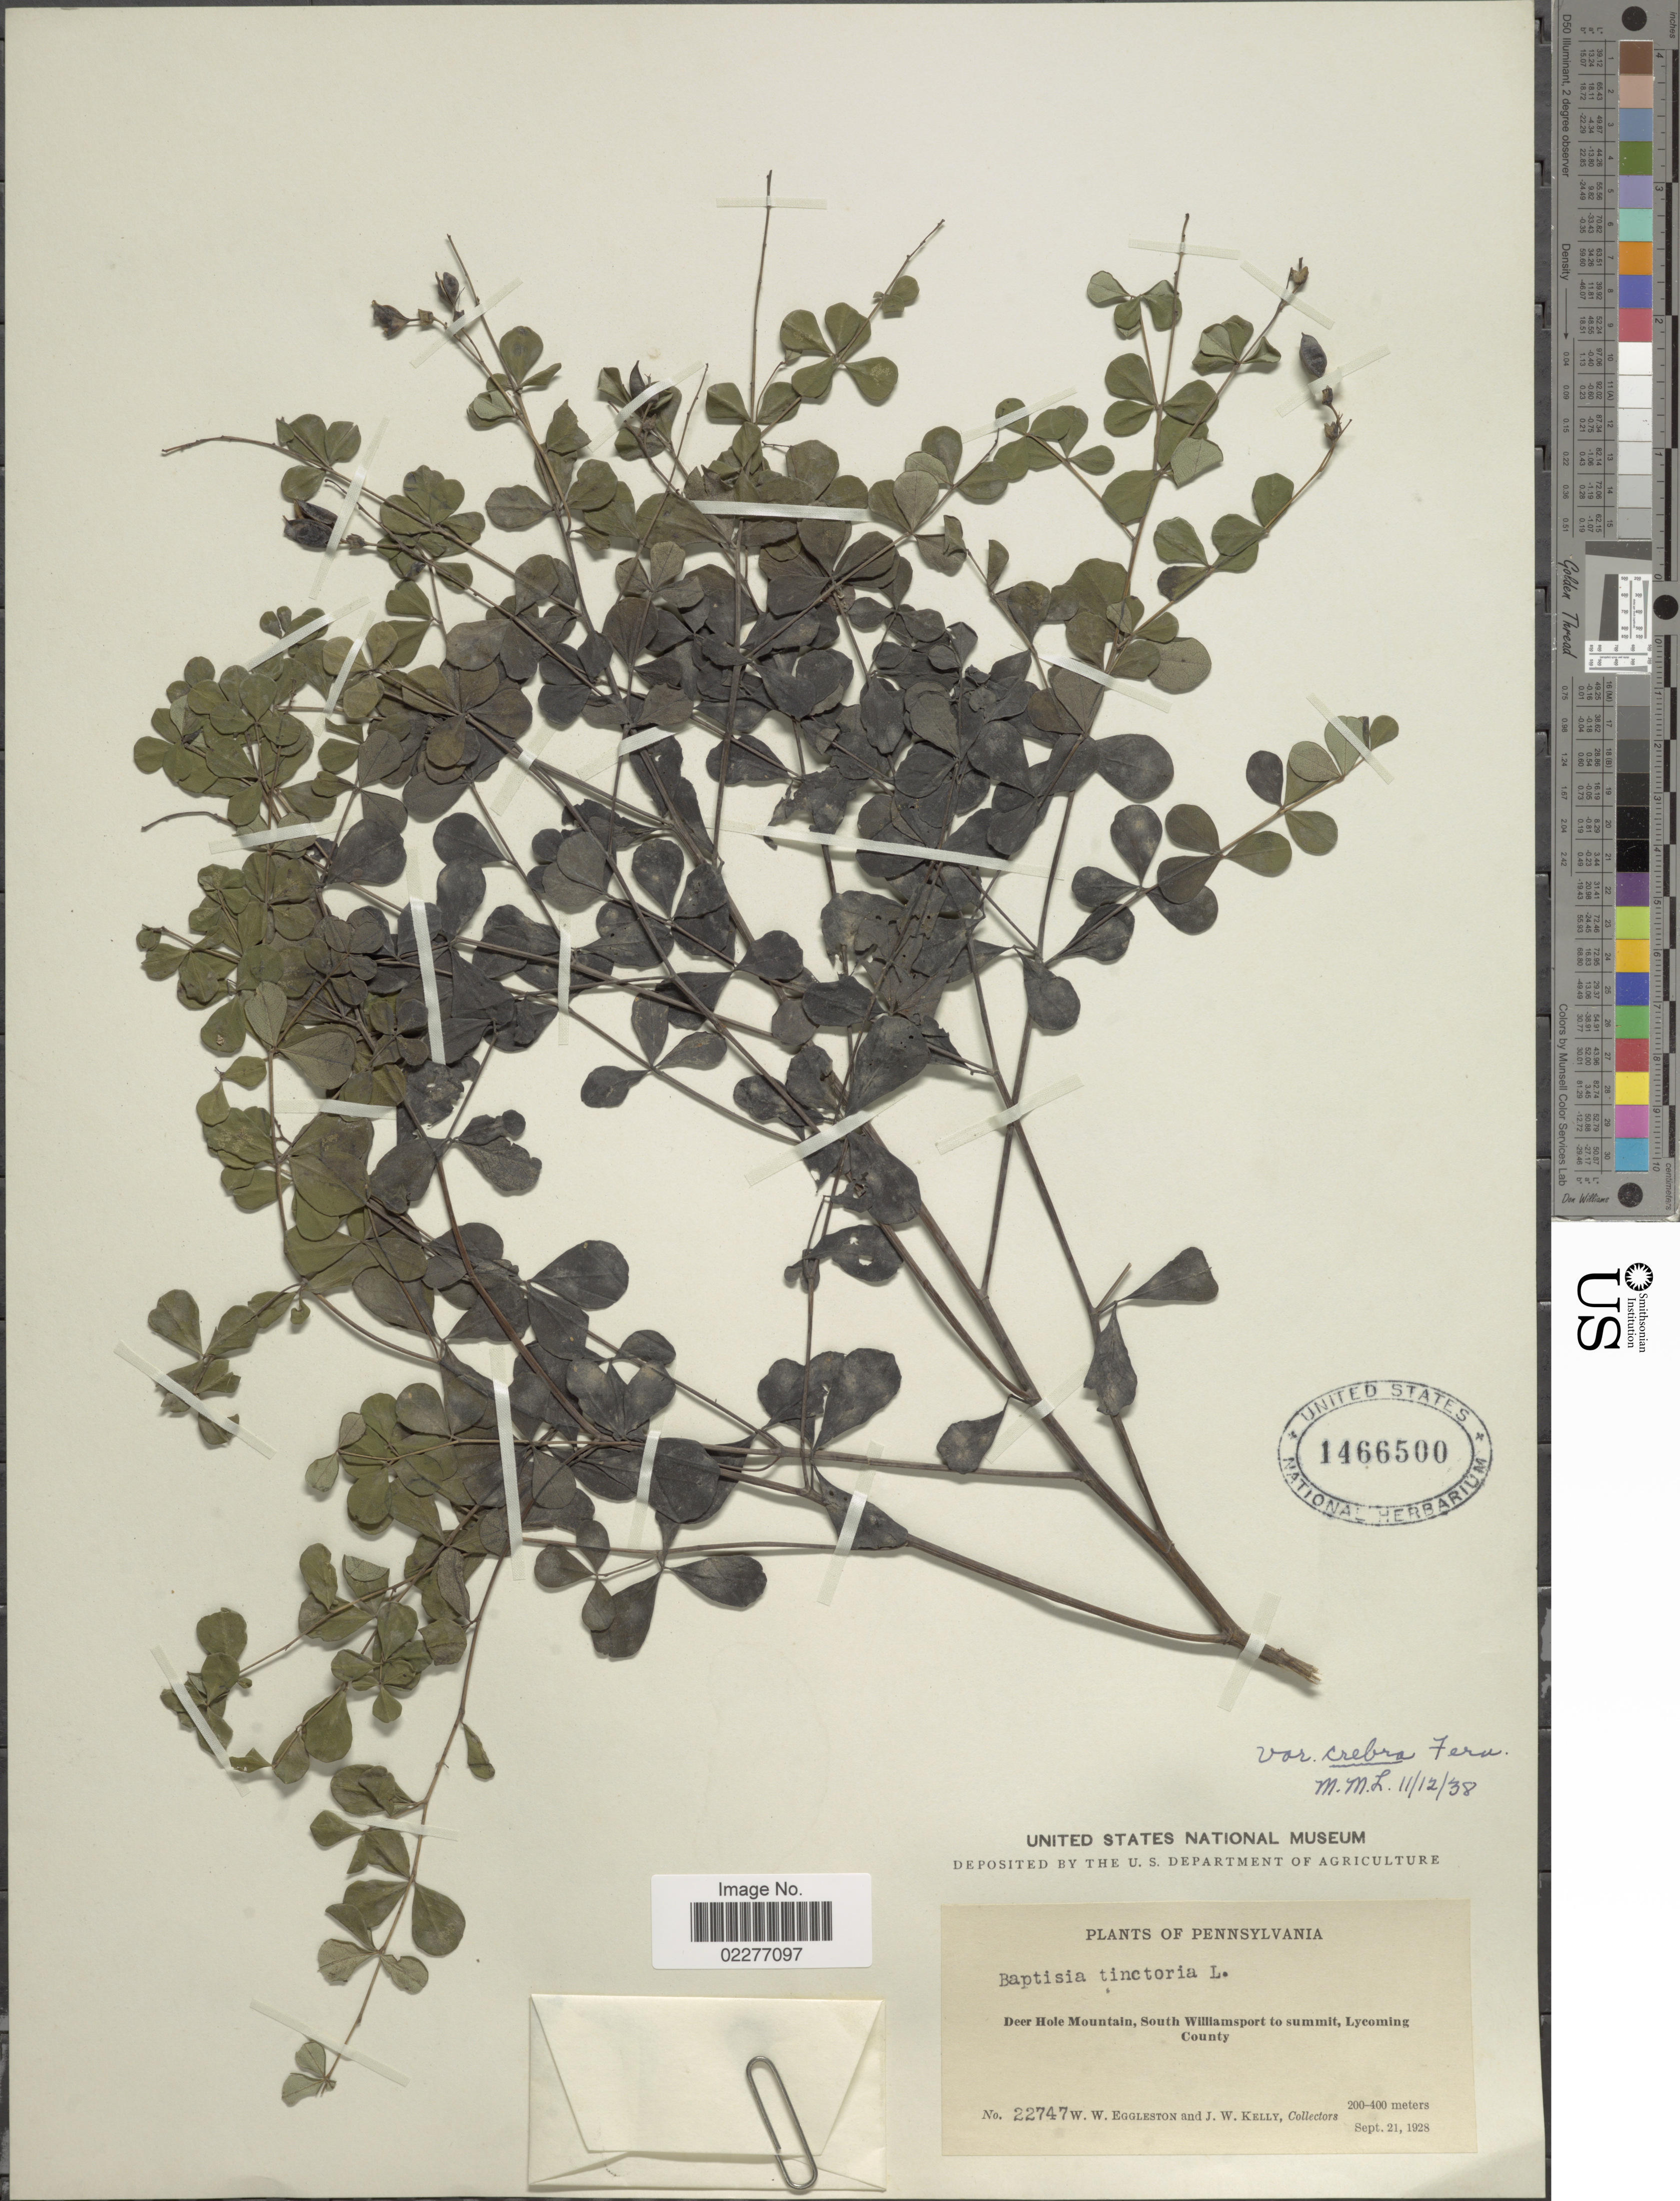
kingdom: Plantae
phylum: Tracheophyta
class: Magnoliopsida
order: Fabales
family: Fabaceae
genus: Baptisia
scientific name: Baptisia tinctoria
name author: (L.) R. Br.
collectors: W. W. Eggleston & J. Kelly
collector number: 22747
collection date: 1928-09-21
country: United States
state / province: Pennsylvania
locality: Deer Hole Mountain, South Williamsport to summit, Lycoming County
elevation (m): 200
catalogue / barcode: US 1466500